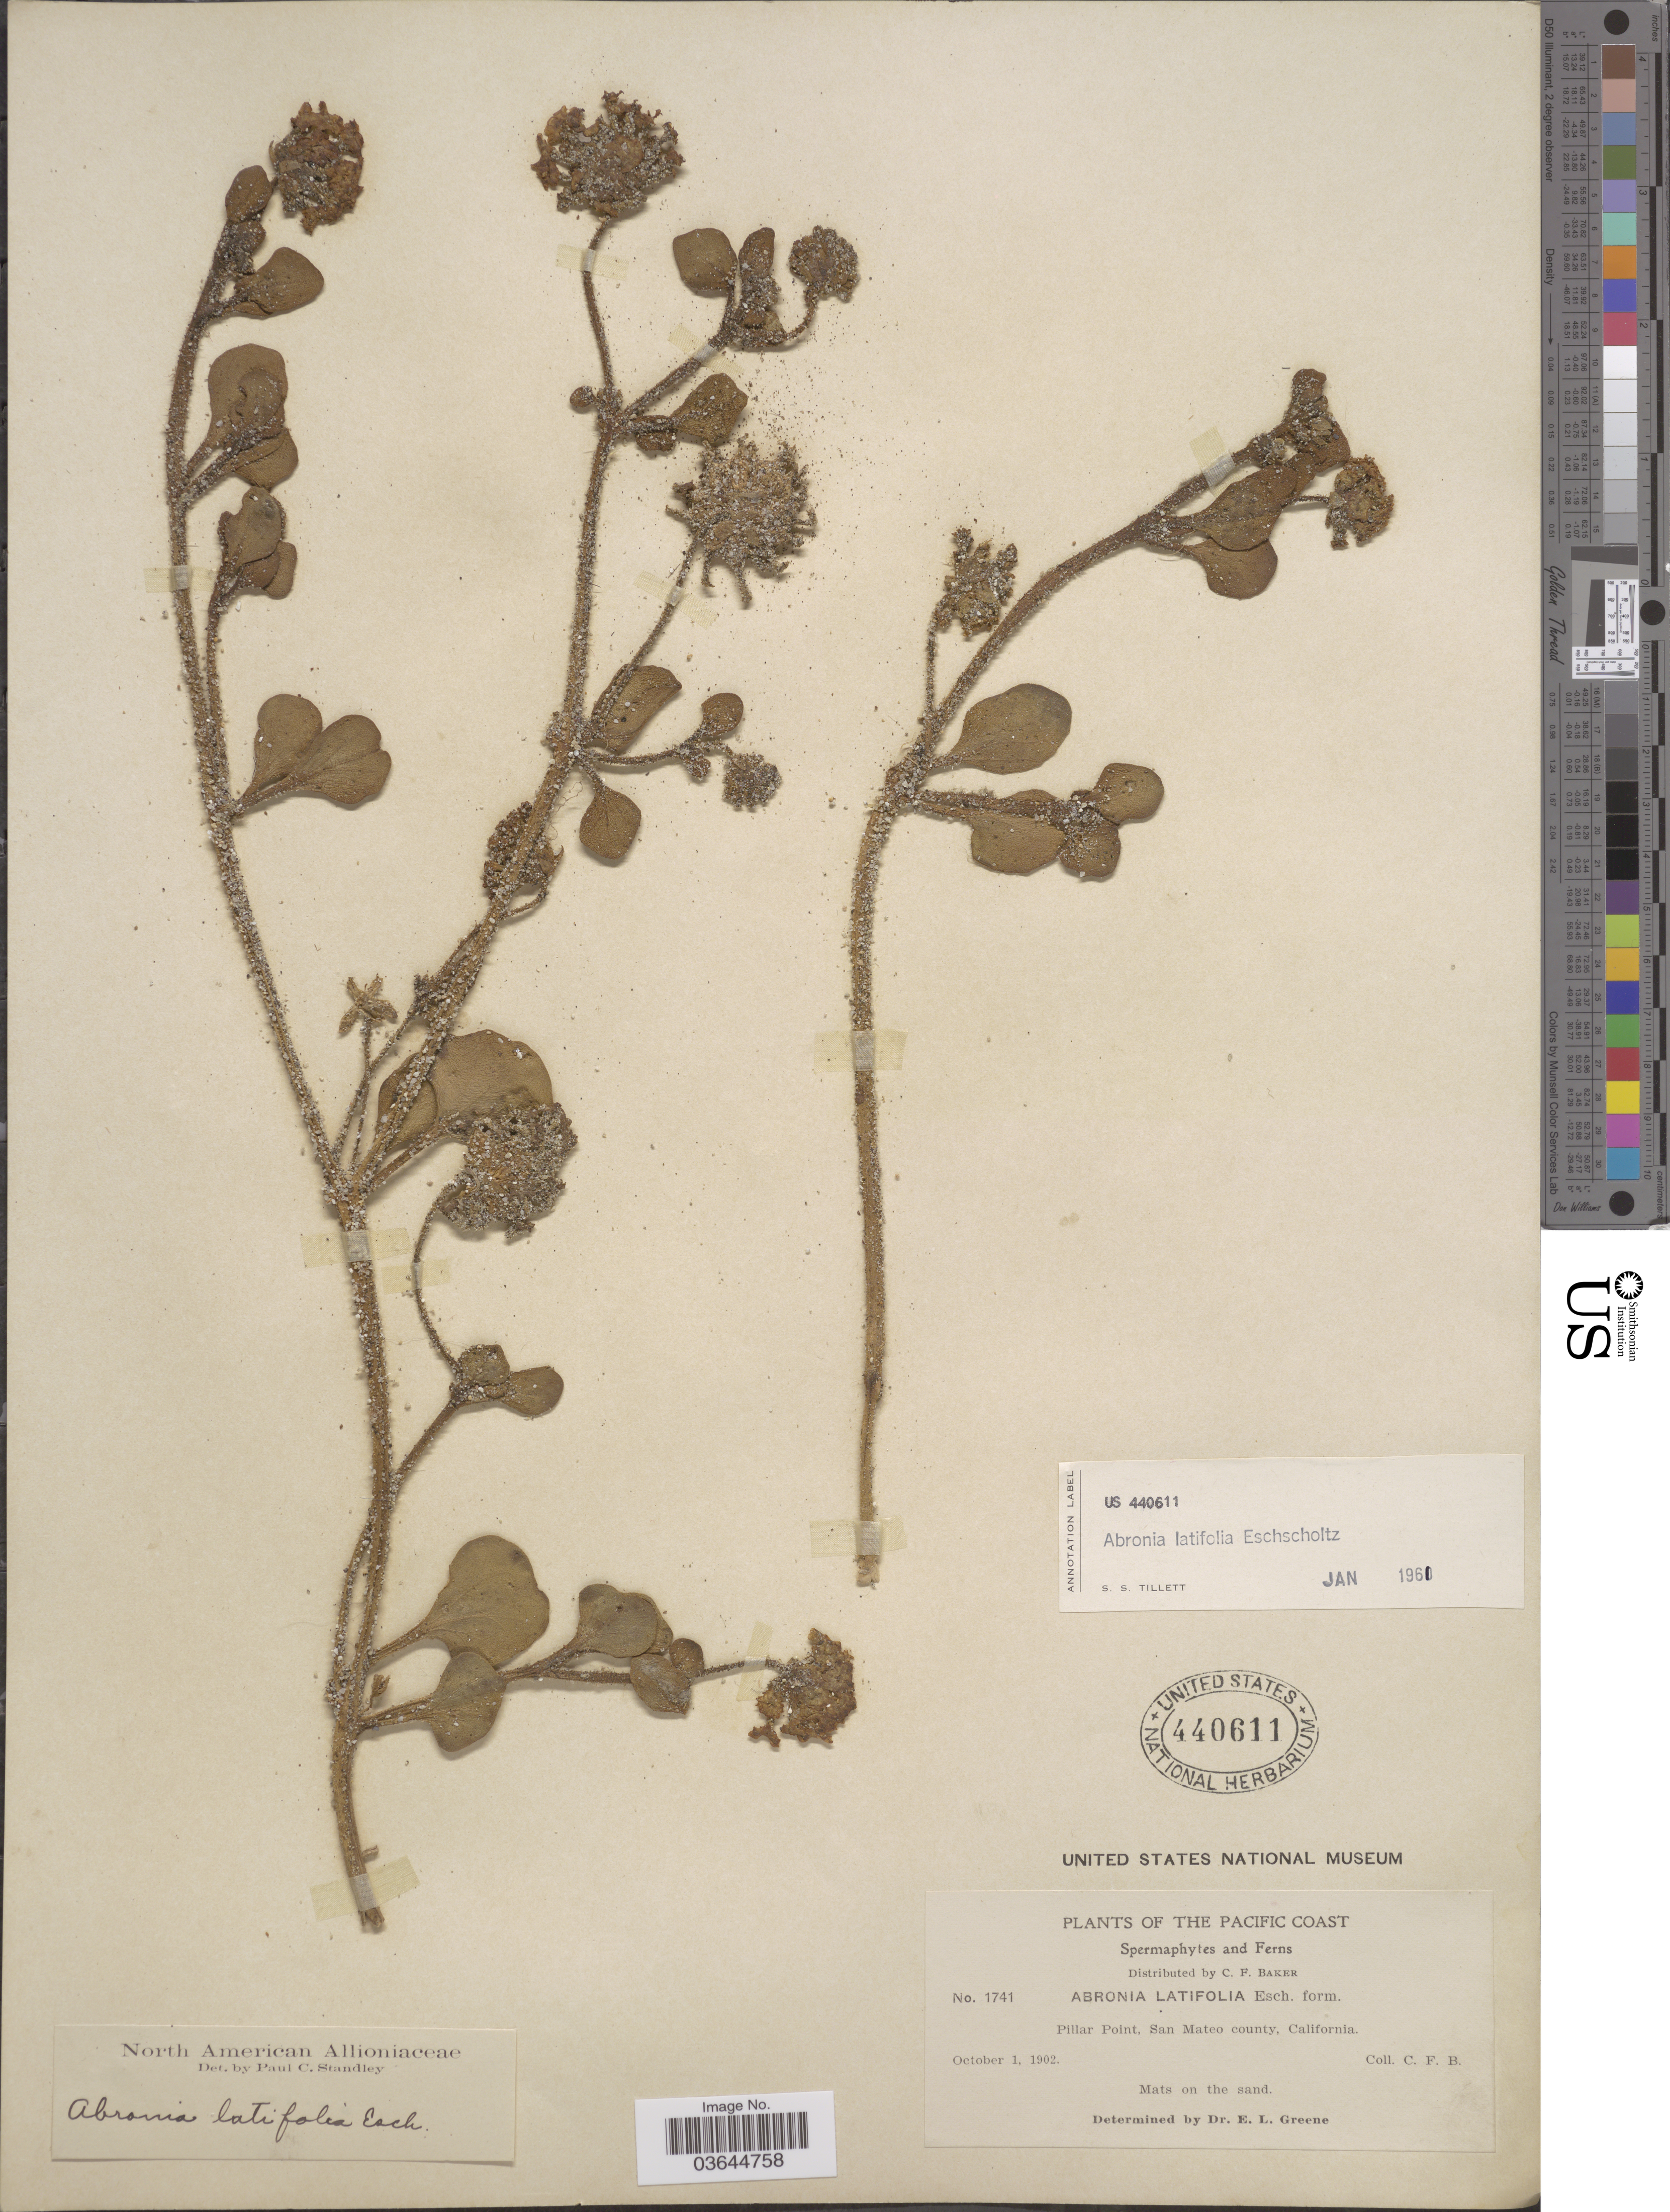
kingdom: Plantae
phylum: Tracheophyta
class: Magnoliopsida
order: Caryophyllales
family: Nyctaginaceae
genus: Abronia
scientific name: Abronia latifolia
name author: Eschsch.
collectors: C. F. Baker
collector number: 1741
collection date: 1902-10-01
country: United States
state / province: California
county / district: San Mateo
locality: The Pacific Coast. Pillar Point, San Mateo county.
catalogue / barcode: US 440611